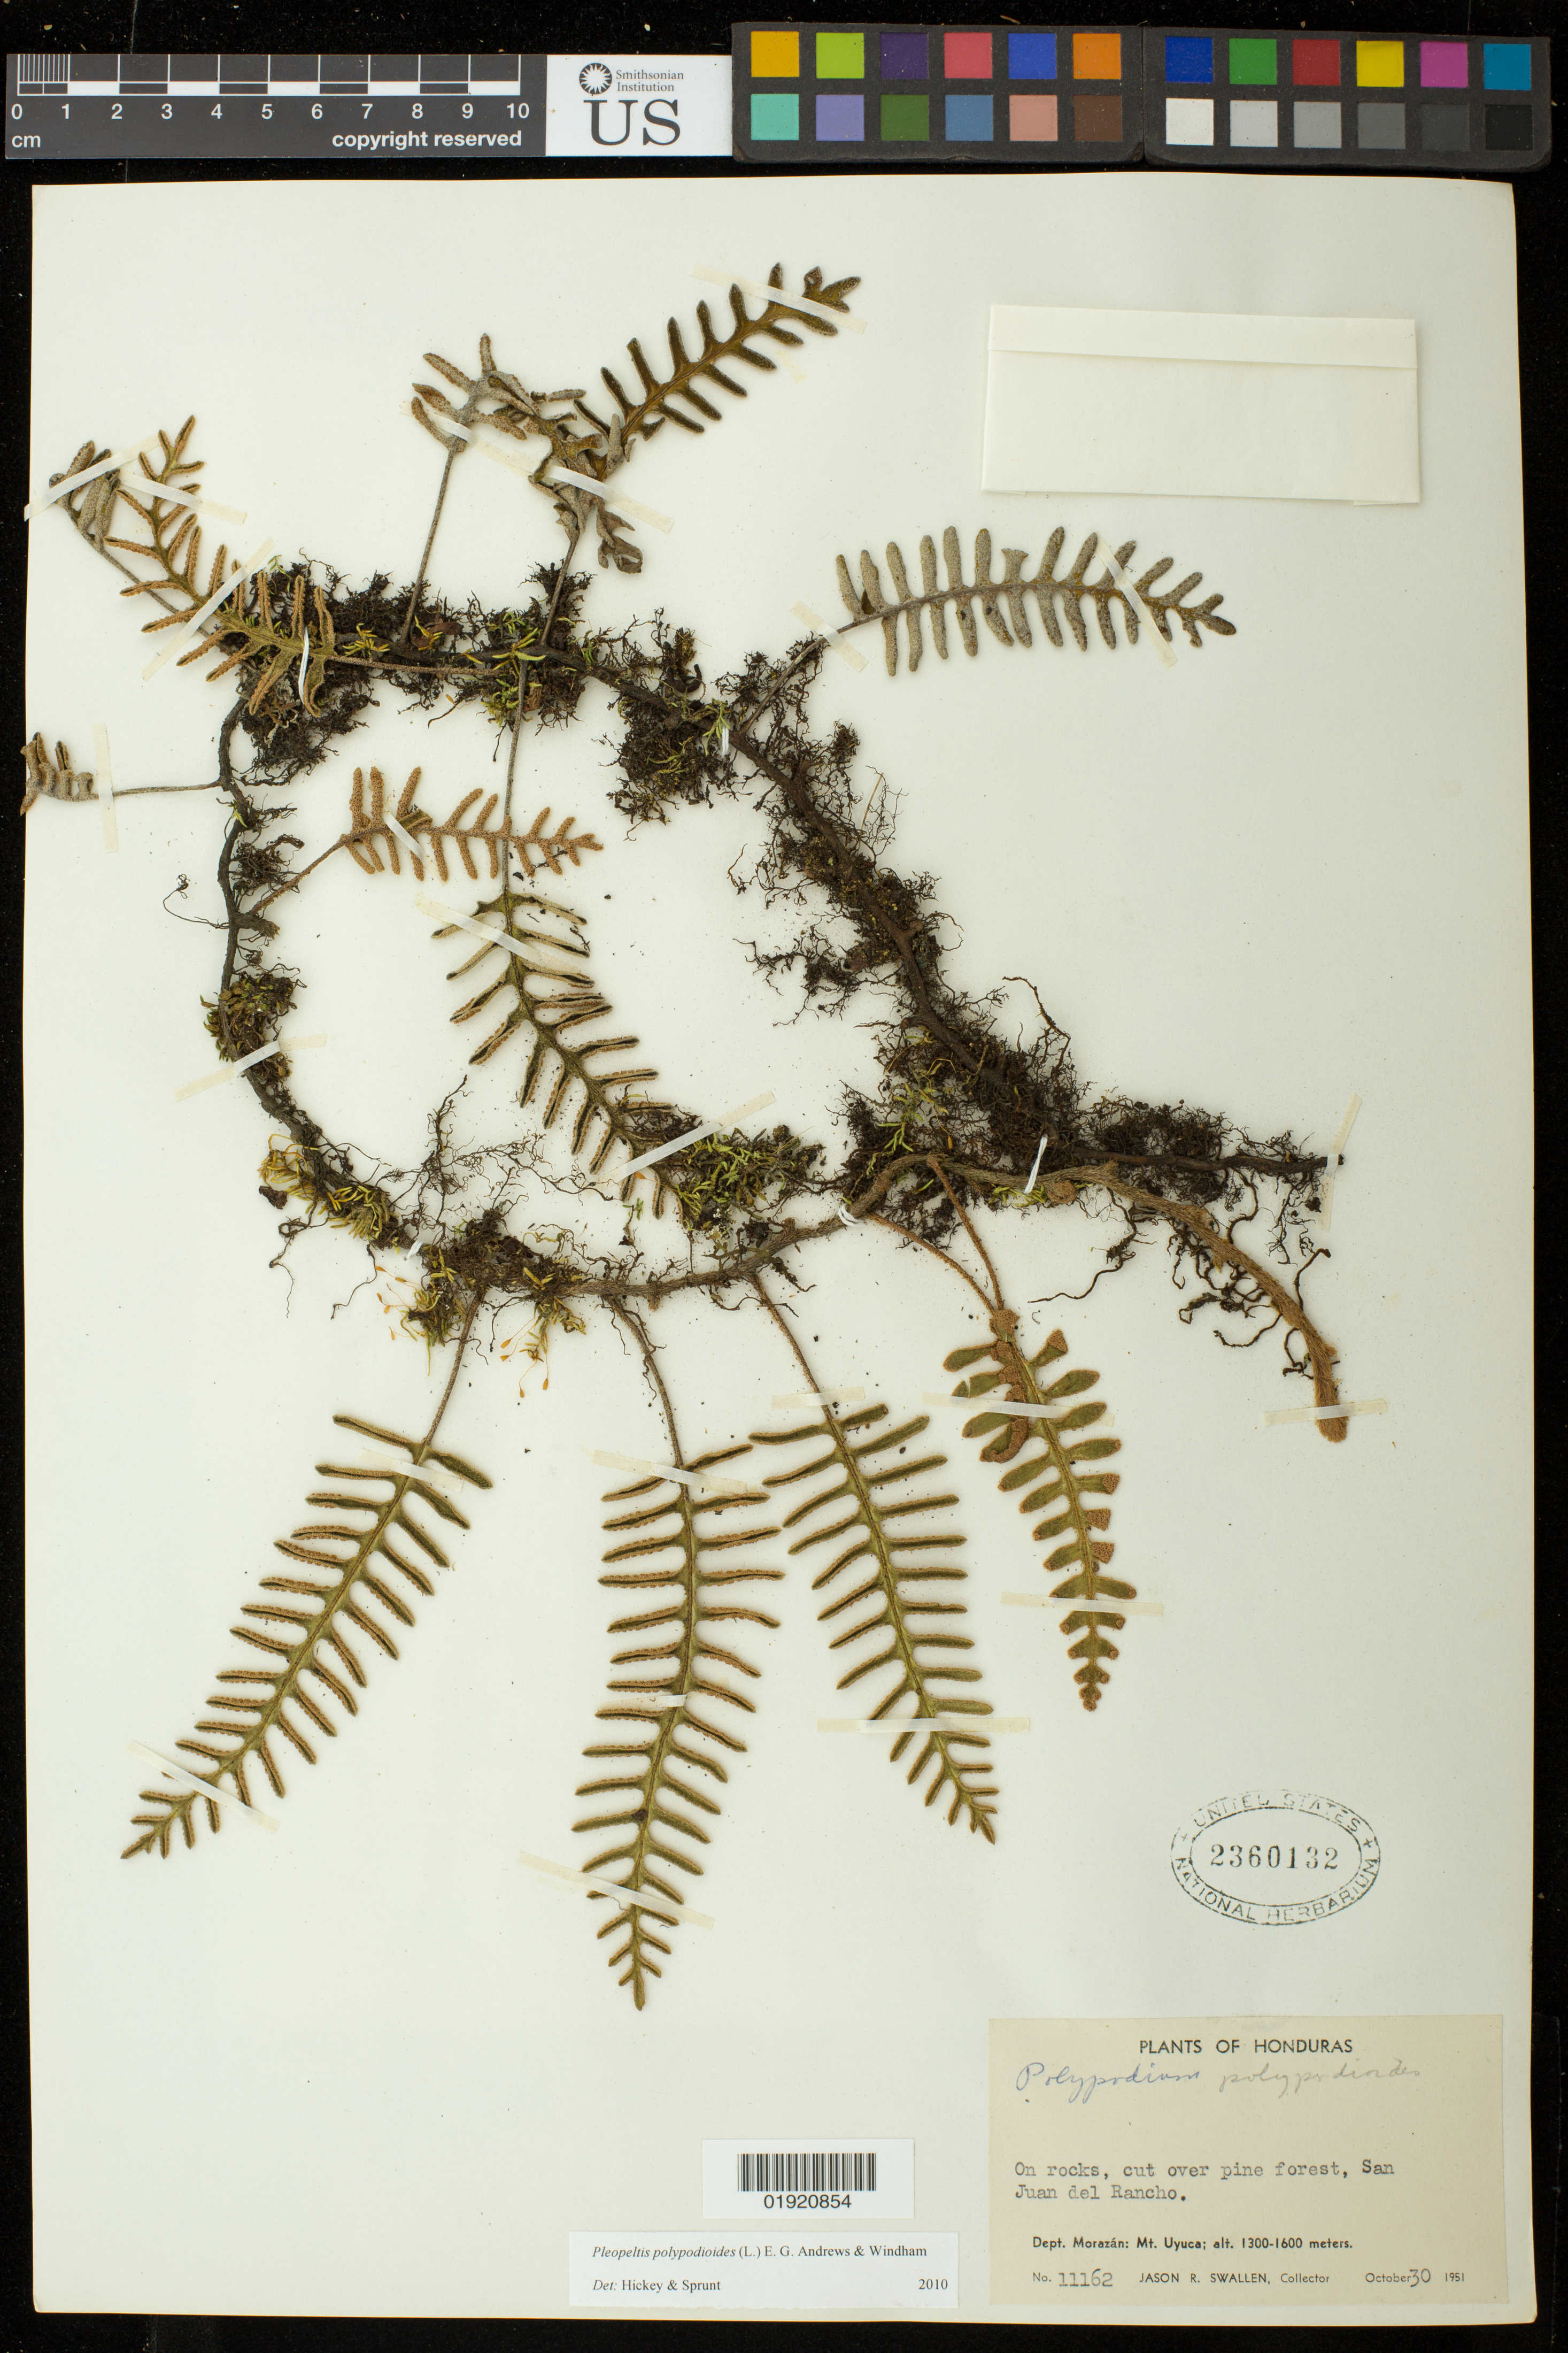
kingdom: Plantae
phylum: Tracheophyta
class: Polypodiopsida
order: Polypodiales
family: Polypodiaceae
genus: Pleopeltis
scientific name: Pleopeltis polypodioides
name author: (L.) E.G. Andrews & Windham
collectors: J. R. Swallen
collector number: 11162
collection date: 1951-10-30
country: Honduras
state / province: Fco. Morazán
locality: Honduras. San Juan del Rancho. Dept. Morazan: Mt. Uyuca.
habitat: On rocks, cut over pine forest.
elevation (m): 1300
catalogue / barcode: US 2360132